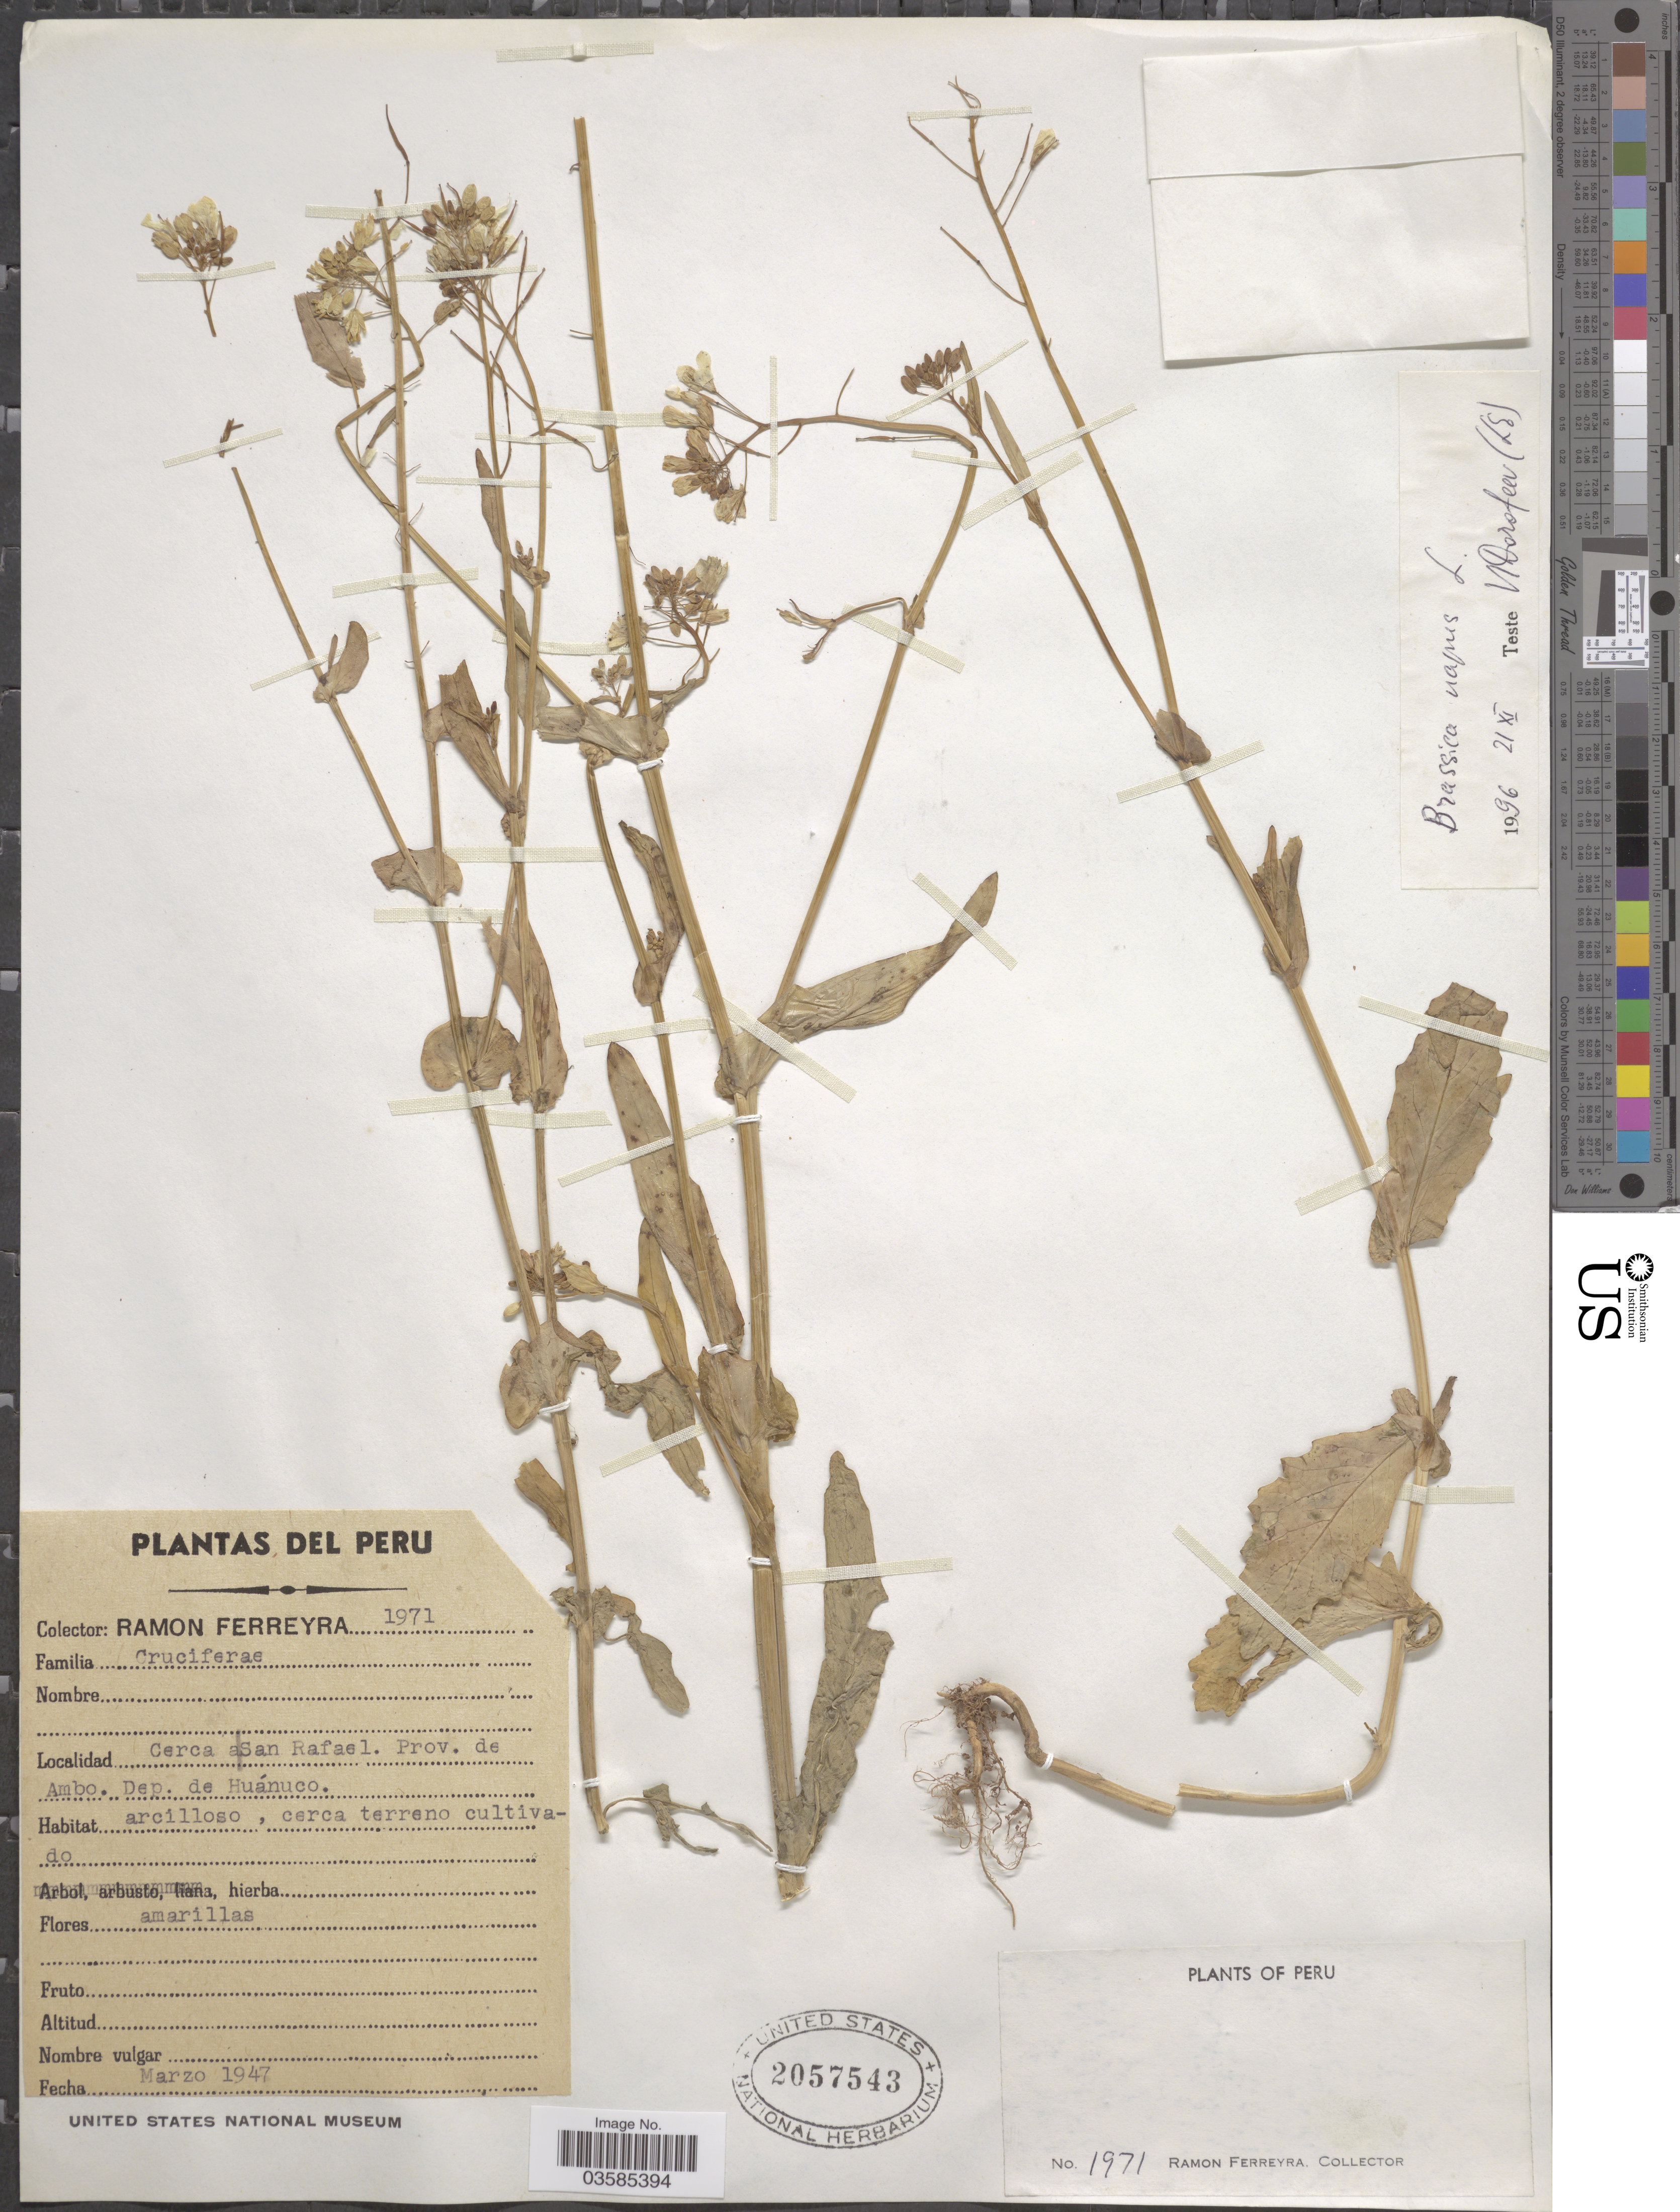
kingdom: Plantae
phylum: Tracheophyta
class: Magnoliopsida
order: Brassicales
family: Brassicaceae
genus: Brassica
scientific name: Brassica napus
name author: L.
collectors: R. A. Ferreyra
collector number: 1971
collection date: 1947-03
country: Peru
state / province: Huánuco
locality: Cerca a San Rafael. Prov. de Ambo. Dep. de Huánuco.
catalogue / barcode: US 2057543